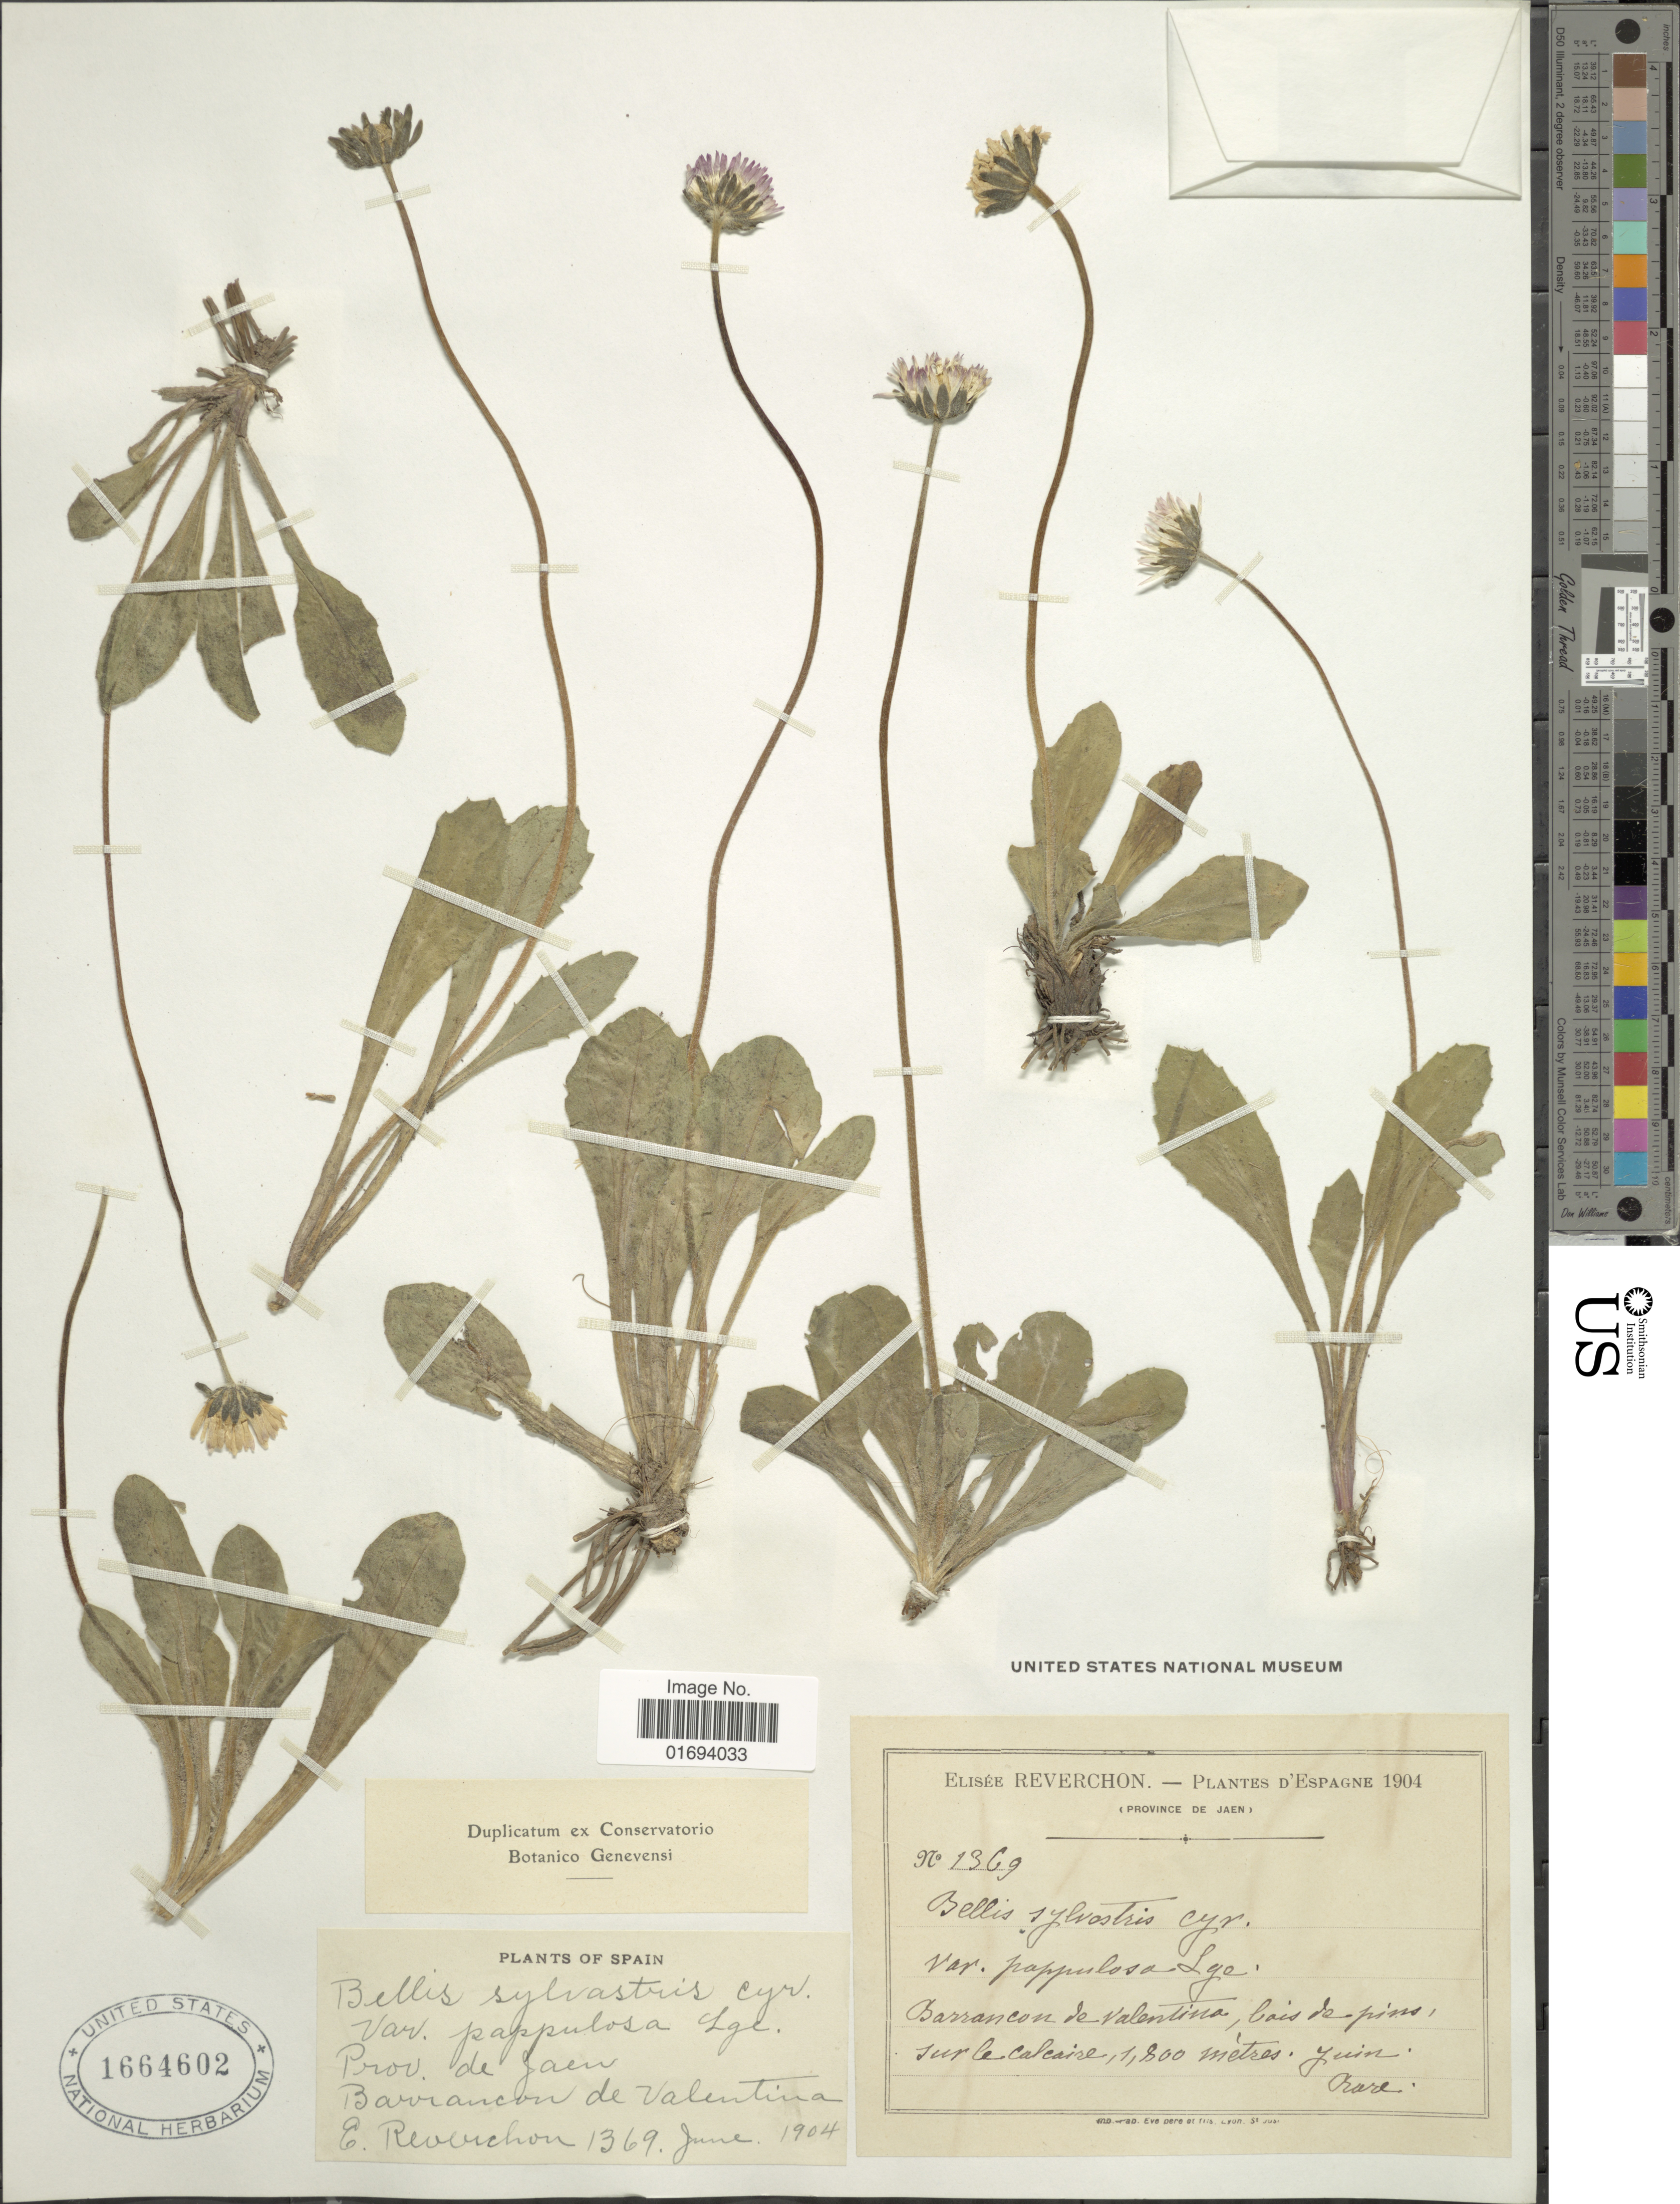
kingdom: Plantae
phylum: Tracheophyta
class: Magnoliopsida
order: Asterales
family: Asteraceae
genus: Bellis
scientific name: Bellis sylvestris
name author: Cirillo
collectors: E. Reverchon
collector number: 1369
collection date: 1904-06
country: Spain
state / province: Andalucia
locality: Prov. de Jaen, Barrancon de Valentino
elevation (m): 1800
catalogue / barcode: US 1664602